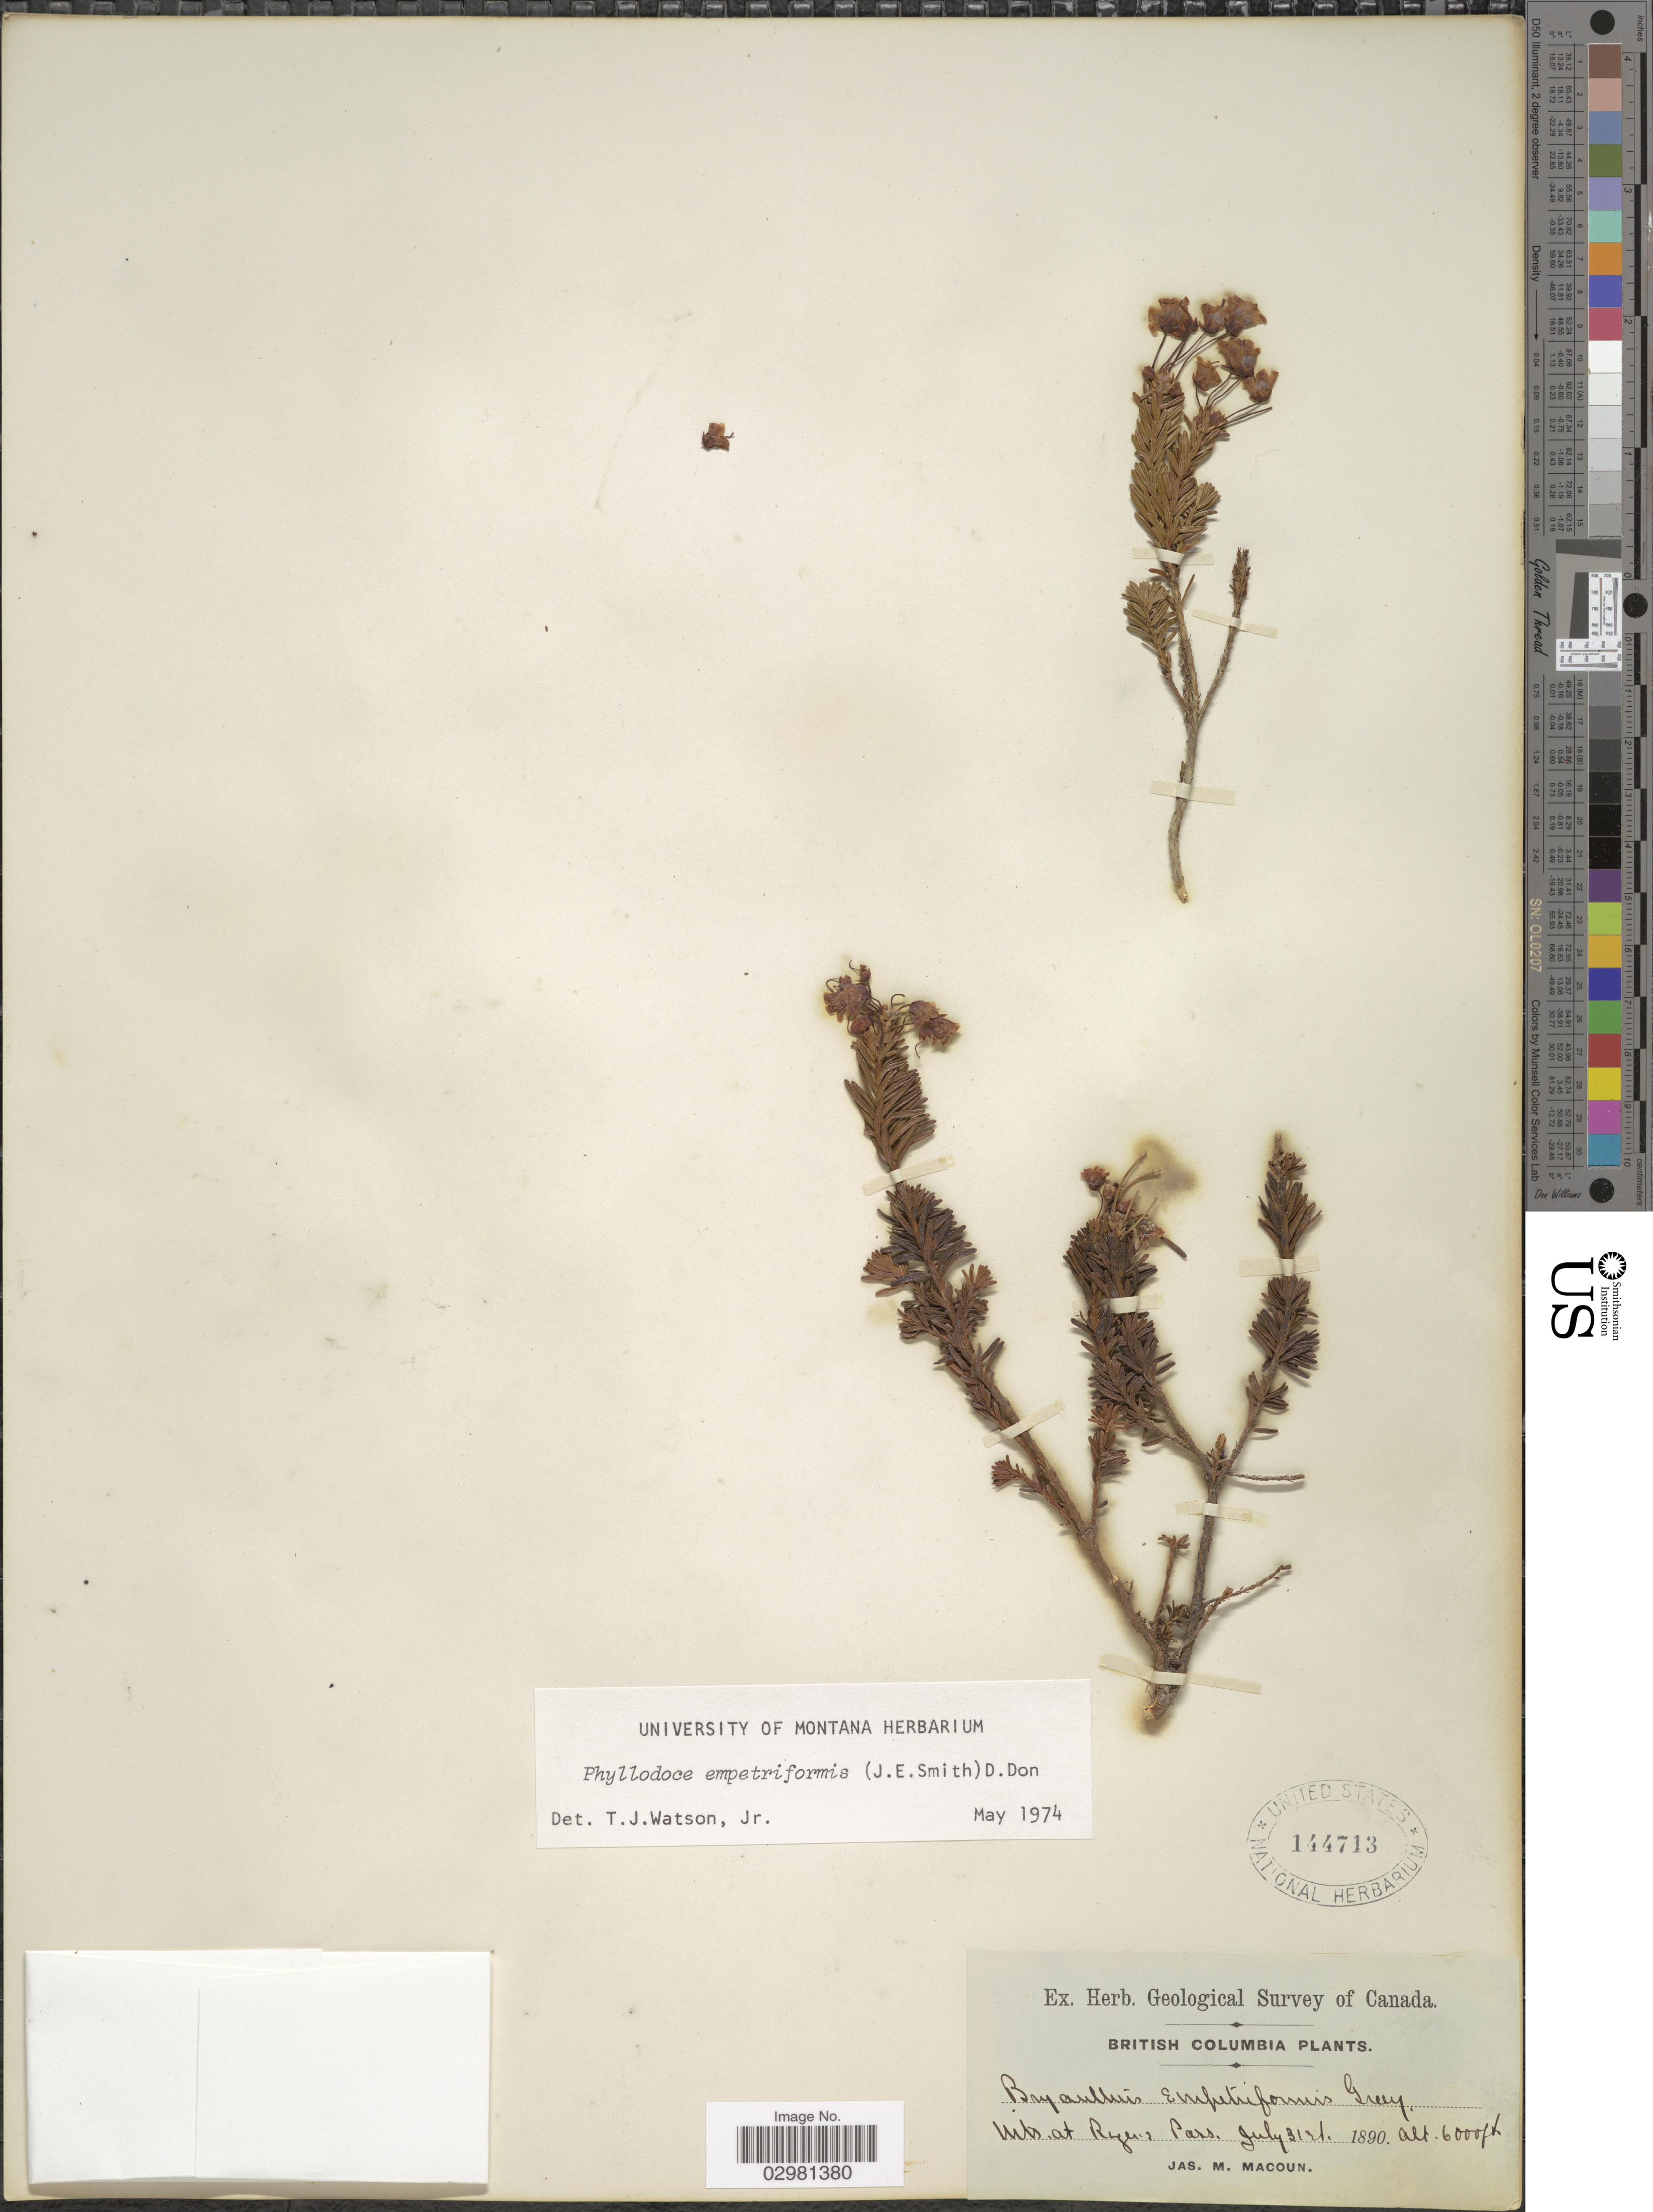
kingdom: Plantae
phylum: Tracheophyta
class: Magnoliopsida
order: Ericales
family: Ericaceae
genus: Phyllodoce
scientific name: Phyllodoce empetiformis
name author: (Small) D. Don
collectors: J. M. Macoun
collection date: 1890-07-31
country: Canada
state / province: British Columbia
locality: Mts at Rogers Pass.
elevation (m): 1829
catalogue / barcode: US 144713